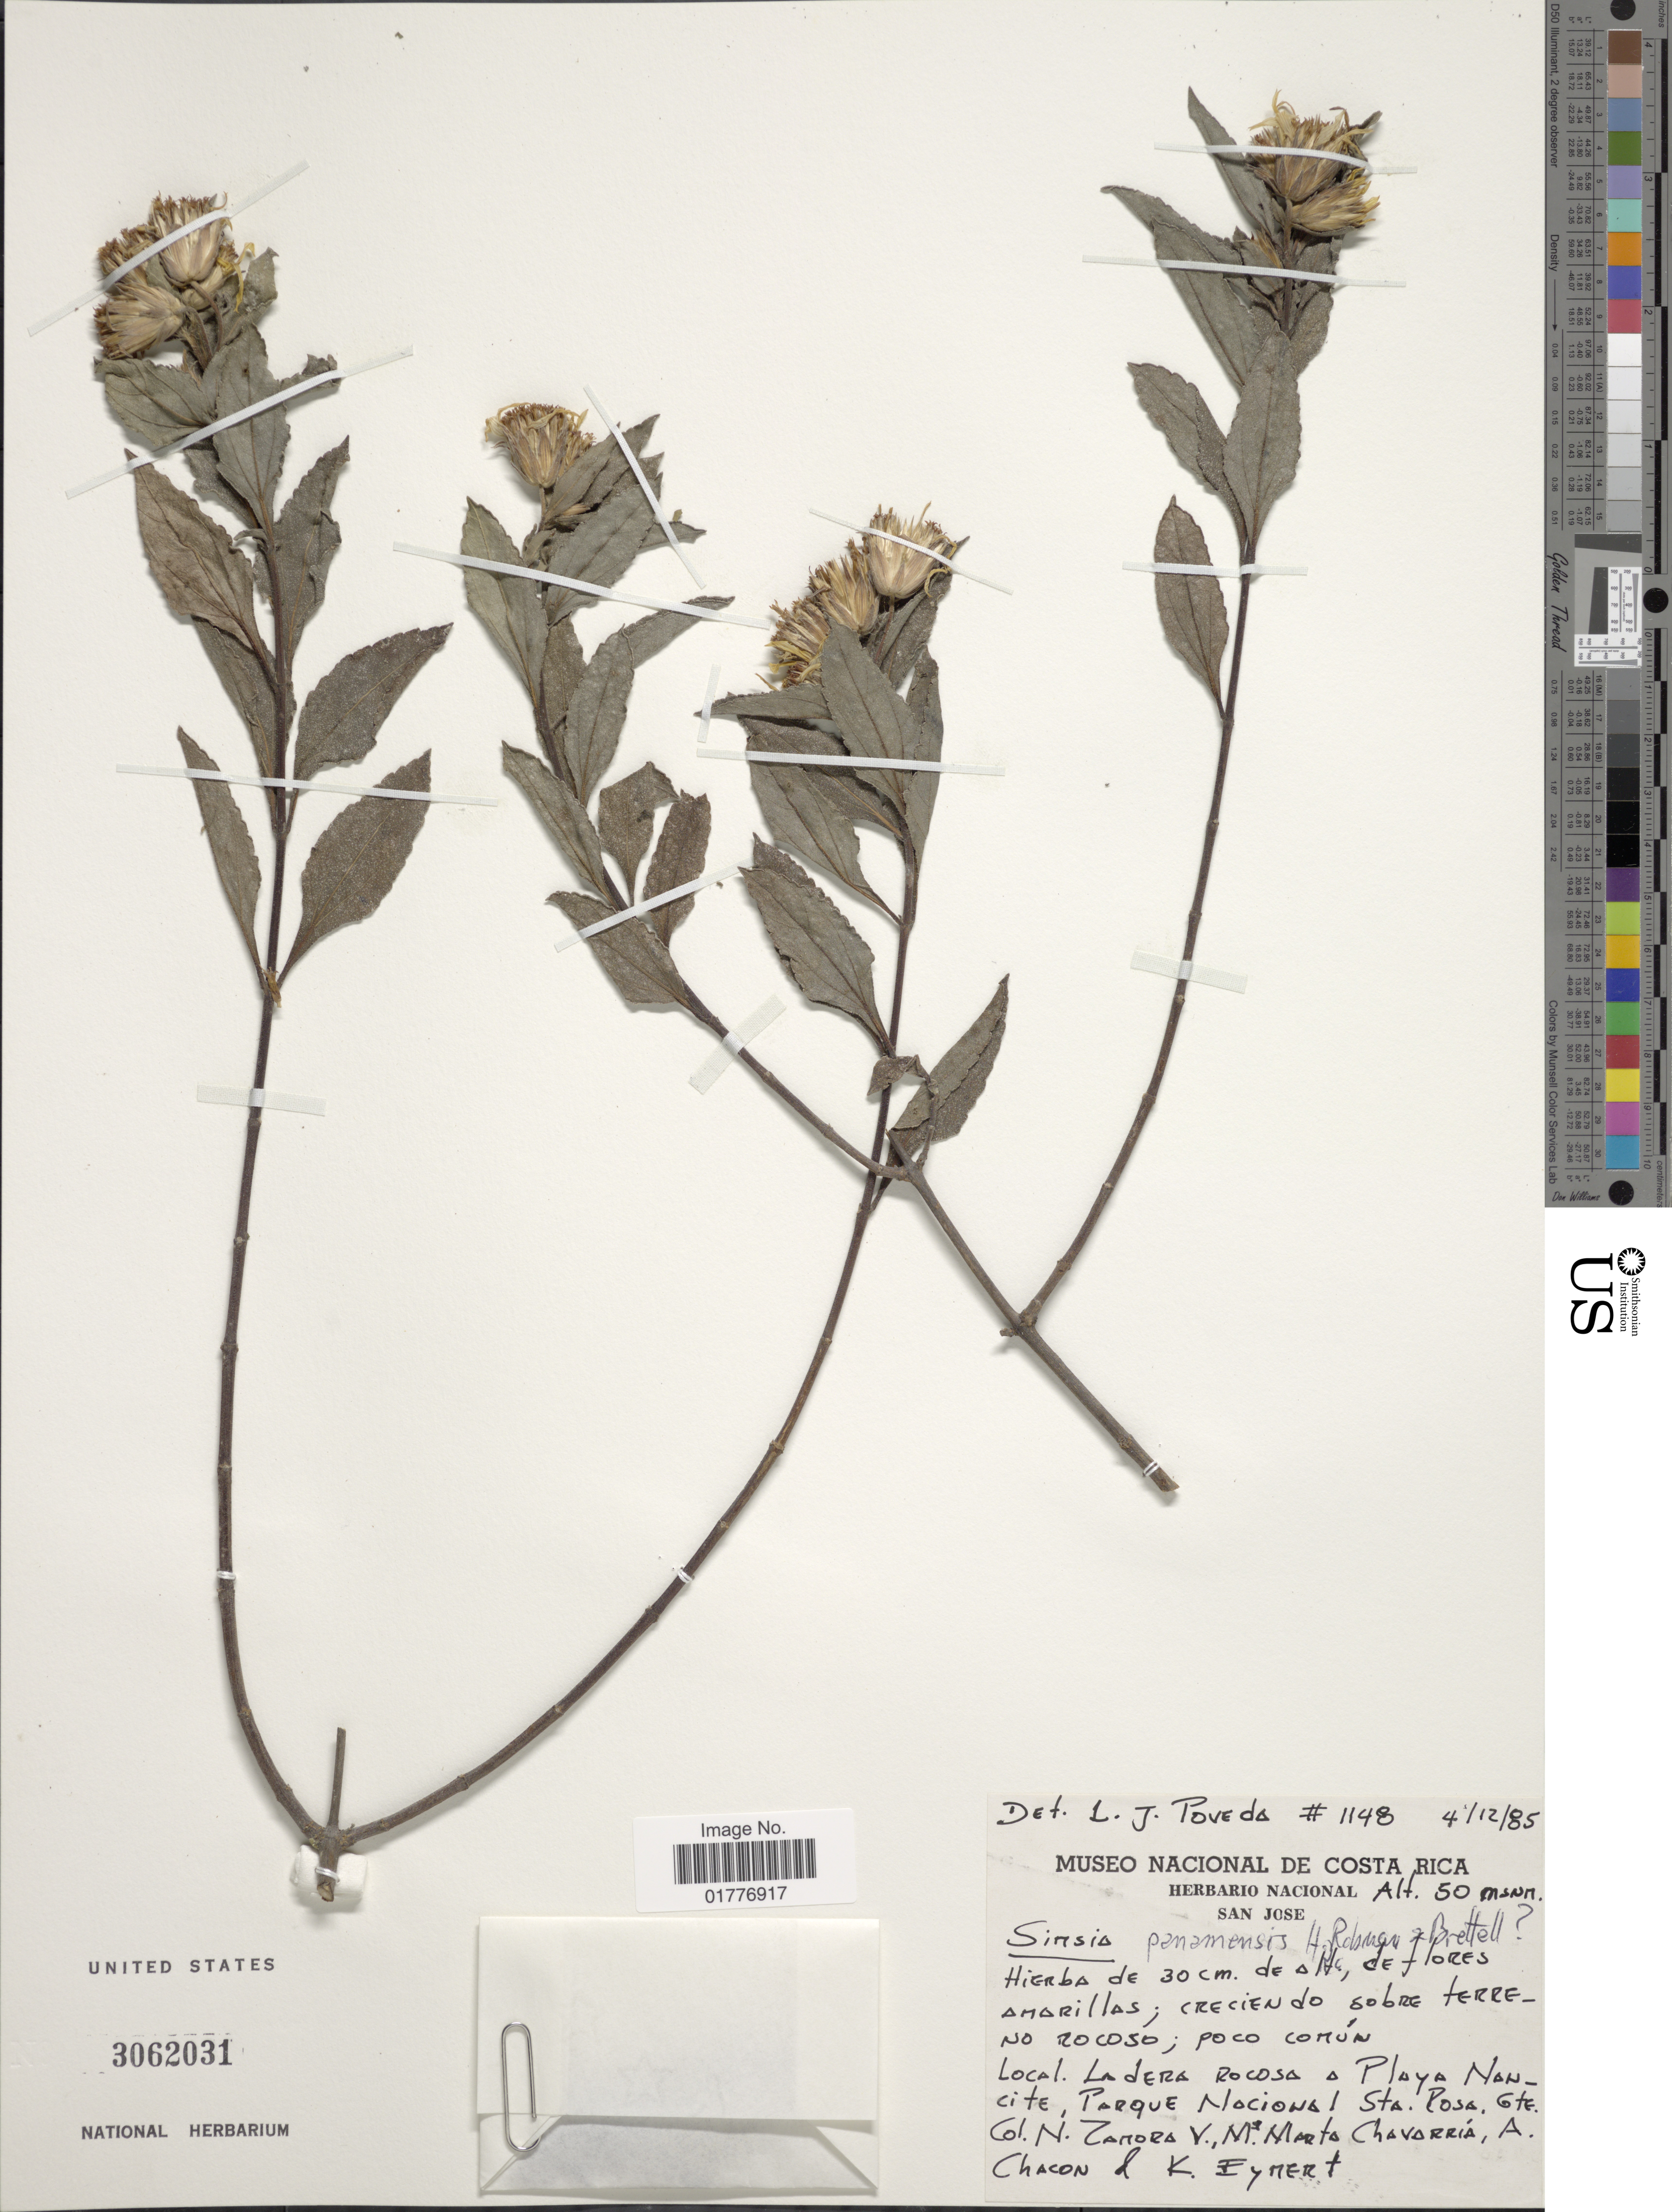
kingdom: Plantae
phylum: Tracheophyta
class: Magnoliopsida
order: Asterales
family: Asteraceae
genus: Simsia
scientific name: Simsia foetida var. panamensis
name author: (H. Rob. & Brettell) D.M. Spooner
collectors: N. Zamora, M. Chavarria, A. Chacon & K. Eymert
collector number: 1148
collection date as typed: Transcribed d/m/y: 4/12/85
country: Costa Rica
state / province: San José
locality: Amarillas, Creciendo sobre terreno Rocoso, poco comun, ladera Rocosa a Playa Nawcite, Parque Nacional Sta. Posa. Gte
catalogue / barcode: US 3062031